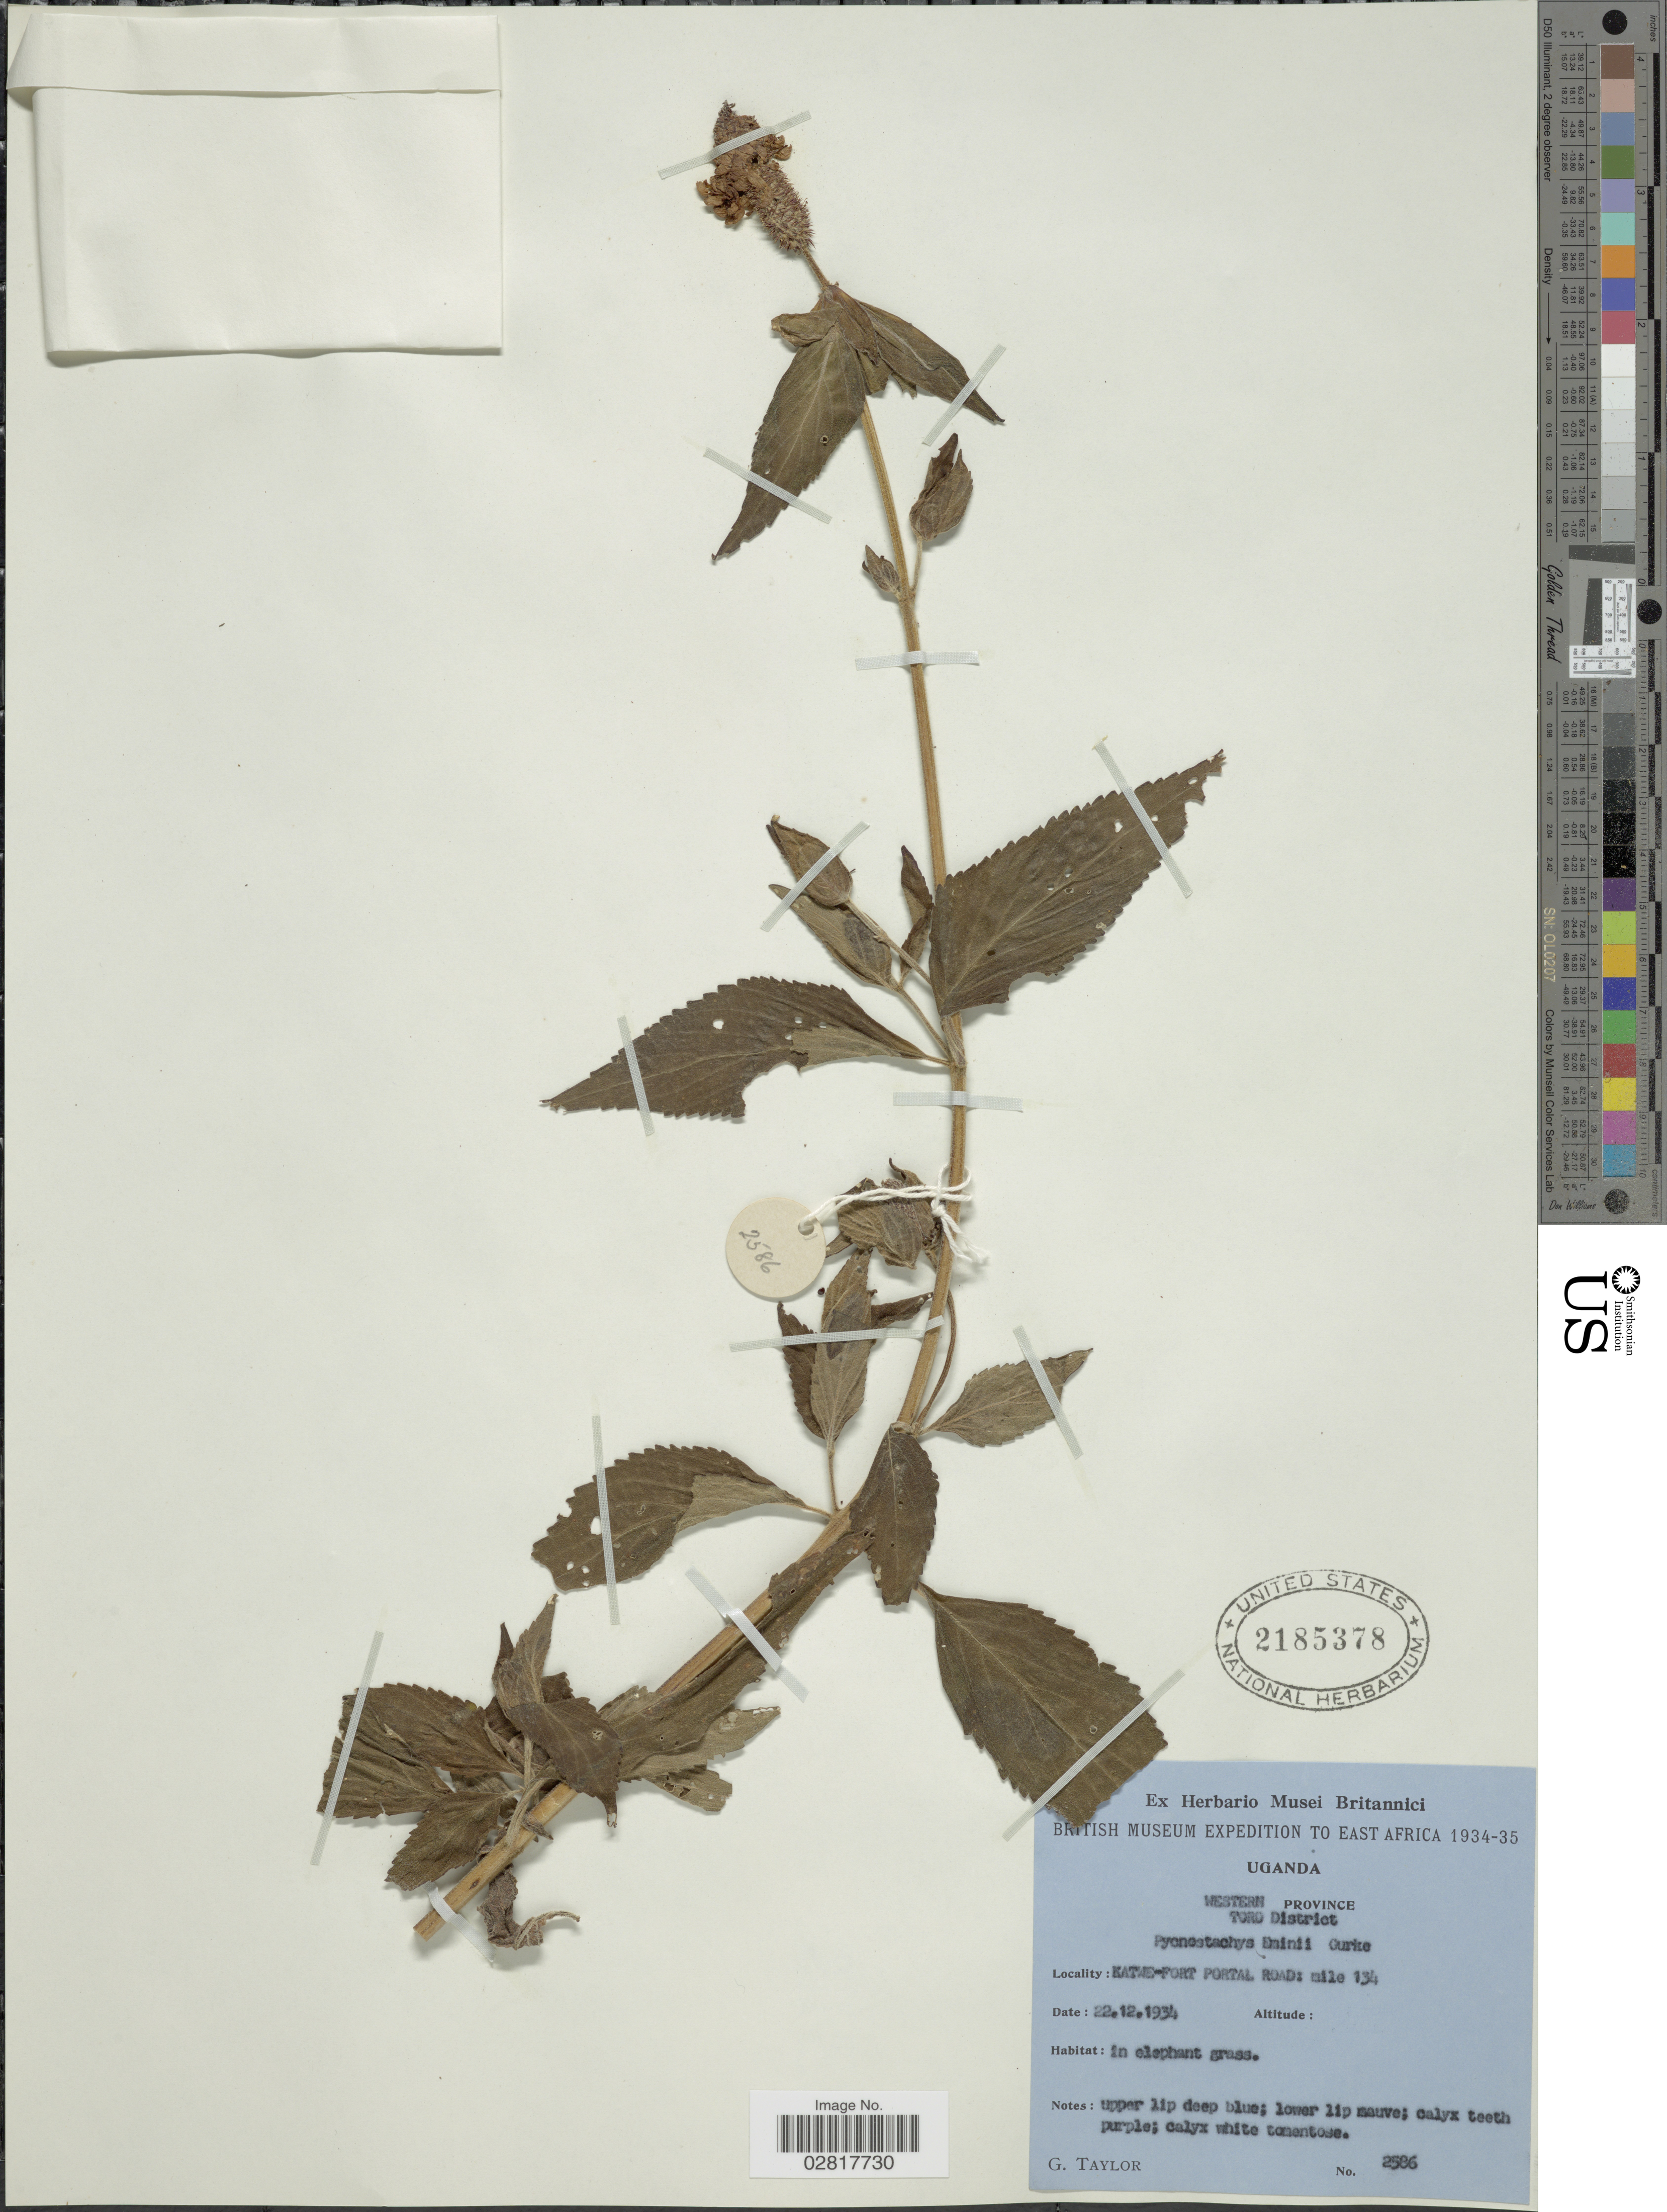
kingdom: Plantae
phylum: Tracheophyta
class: Magnoliopsida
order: Lamiales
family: Lamiaceae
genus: Pycnostachys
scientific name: Pycnostachys eminii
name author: Gürke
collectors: G. Taylor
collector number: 2586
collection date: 1934-12-22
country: Uganda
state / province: Western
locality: East Africa. Toro District, Katwe-Fort Portal Road: mile 134.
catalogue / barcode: US 2185378